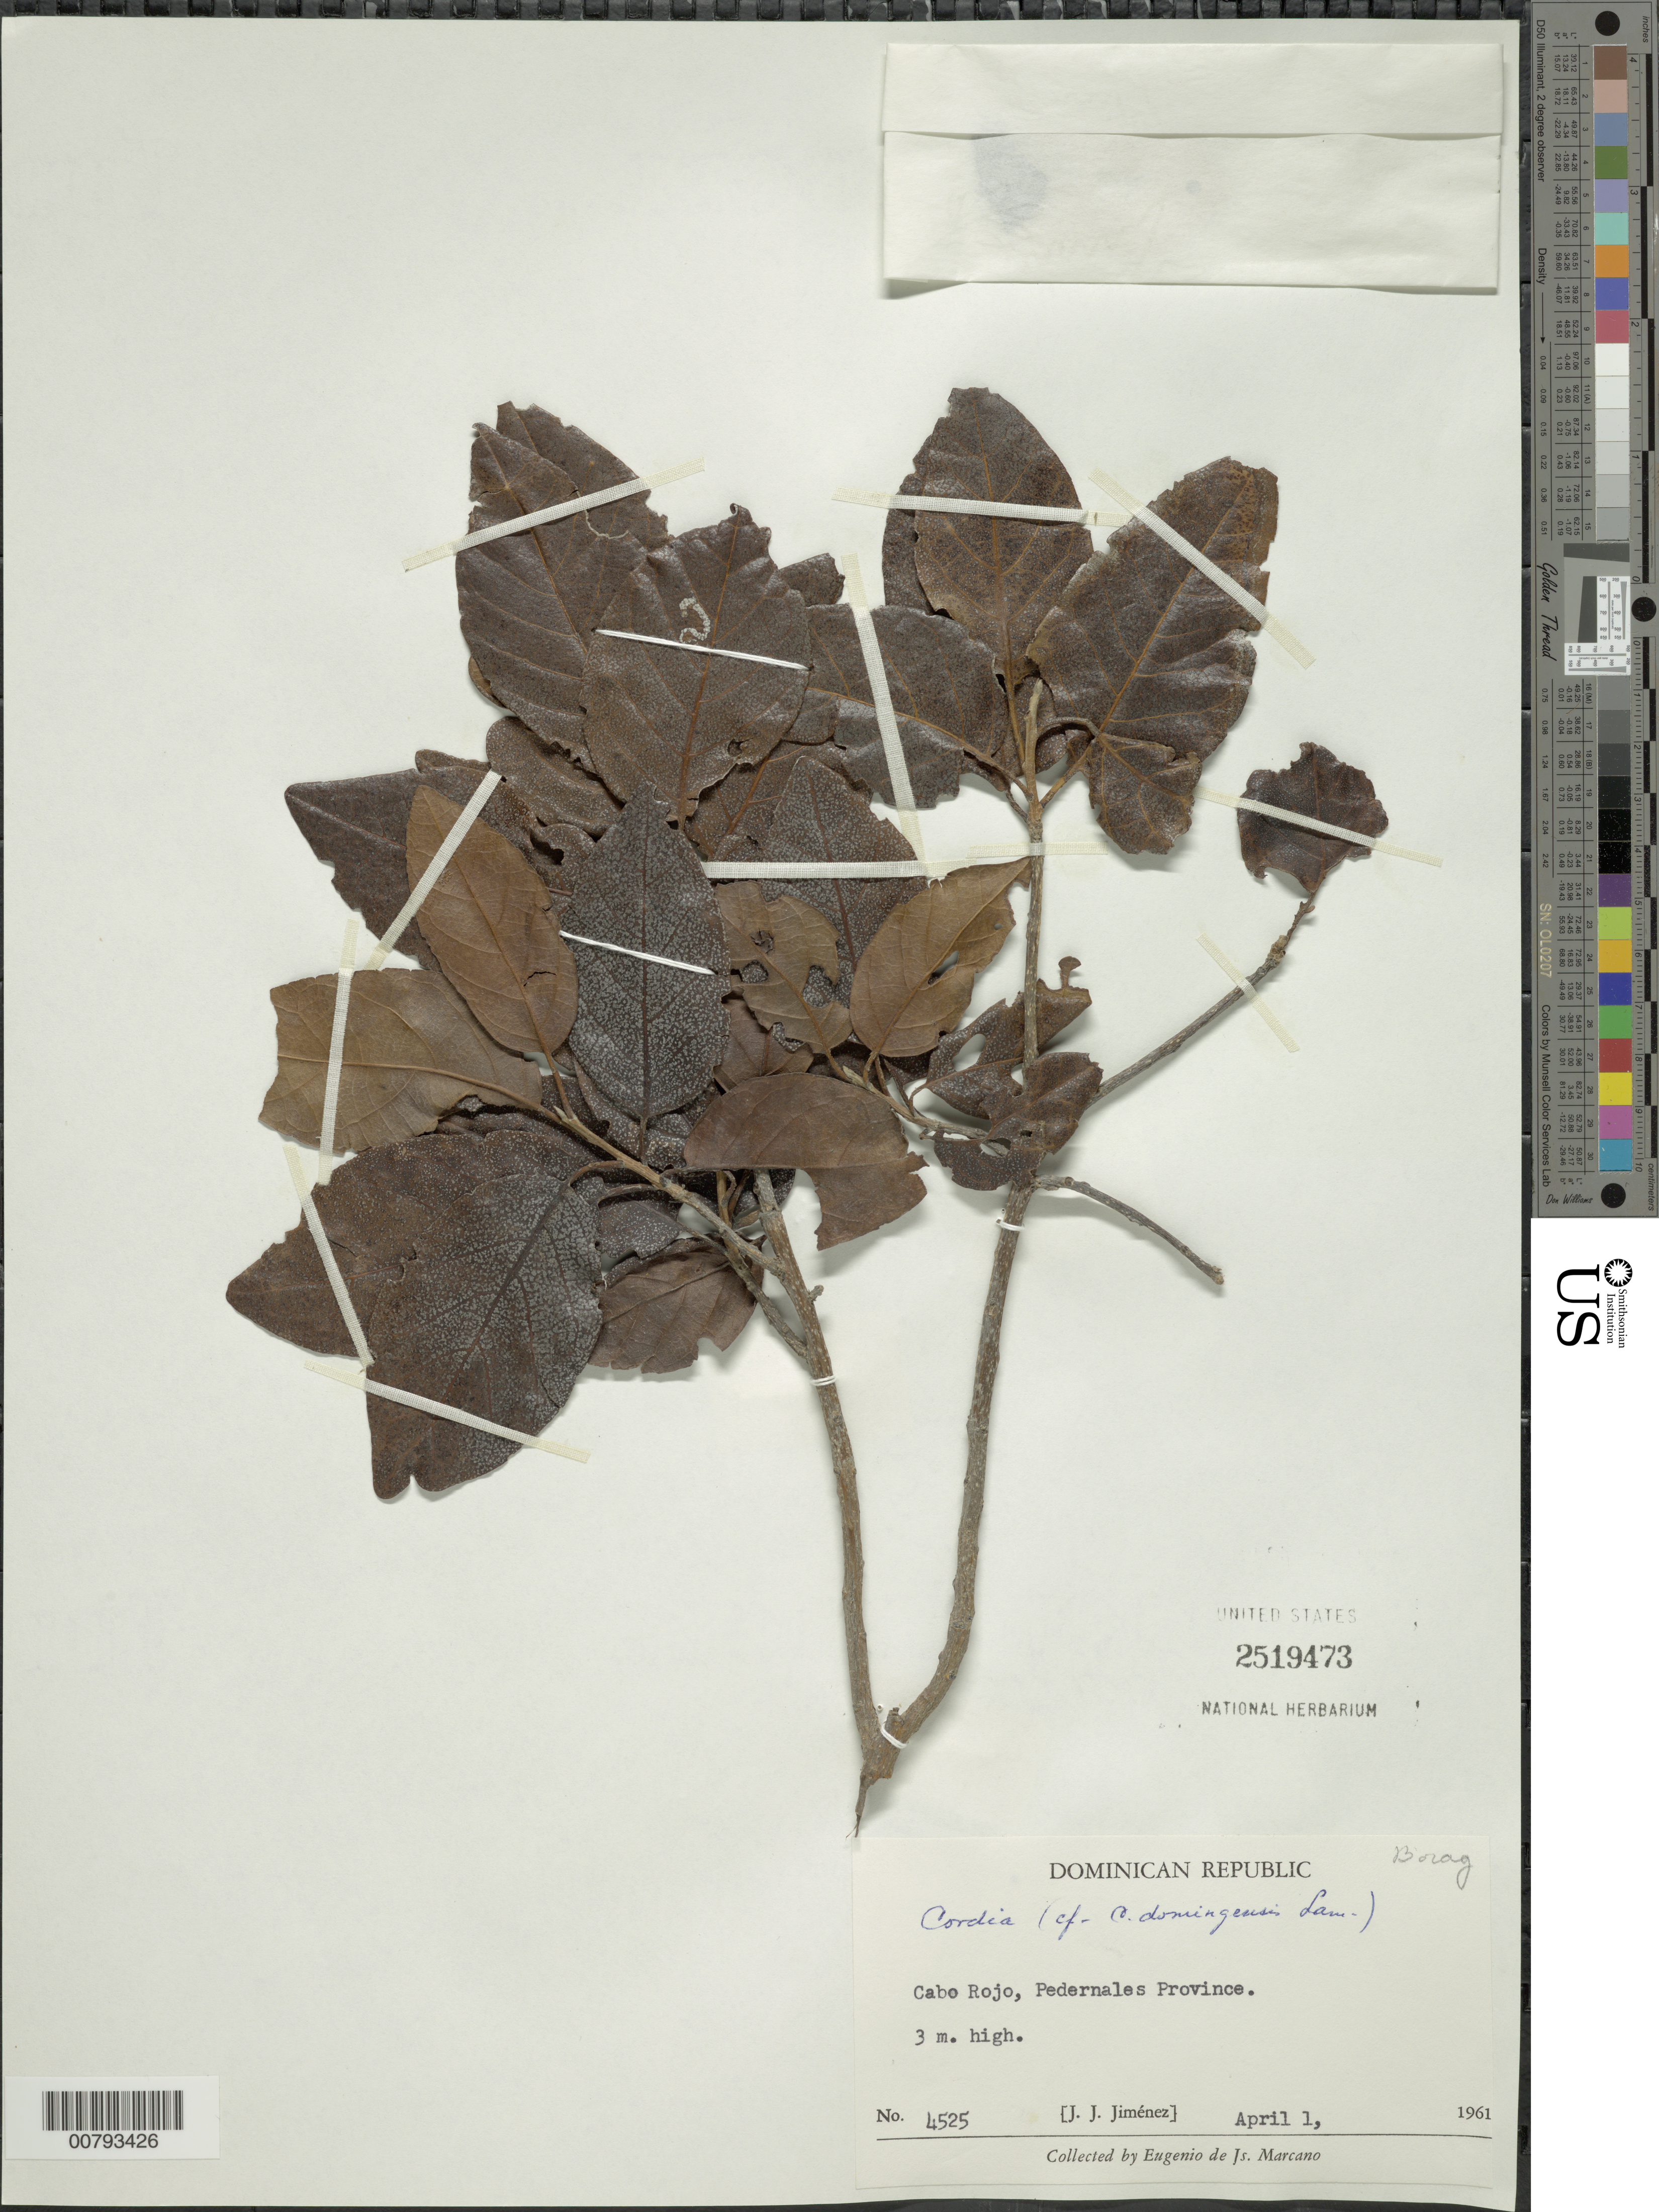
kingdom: Plantae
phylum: Tracheophyta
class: Magnoliopsida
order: Boraginales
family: Cordiaceae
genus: Cordia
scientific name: Cordia domingensis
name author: Lam.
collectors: J. J. Jiménez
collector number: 4525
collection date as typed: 01 Apr 1961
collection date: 1961-04-01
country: Dominican Republic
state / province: Pedernales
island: Hispaniola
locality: Cabo Rojo.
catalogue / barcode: US 2519473